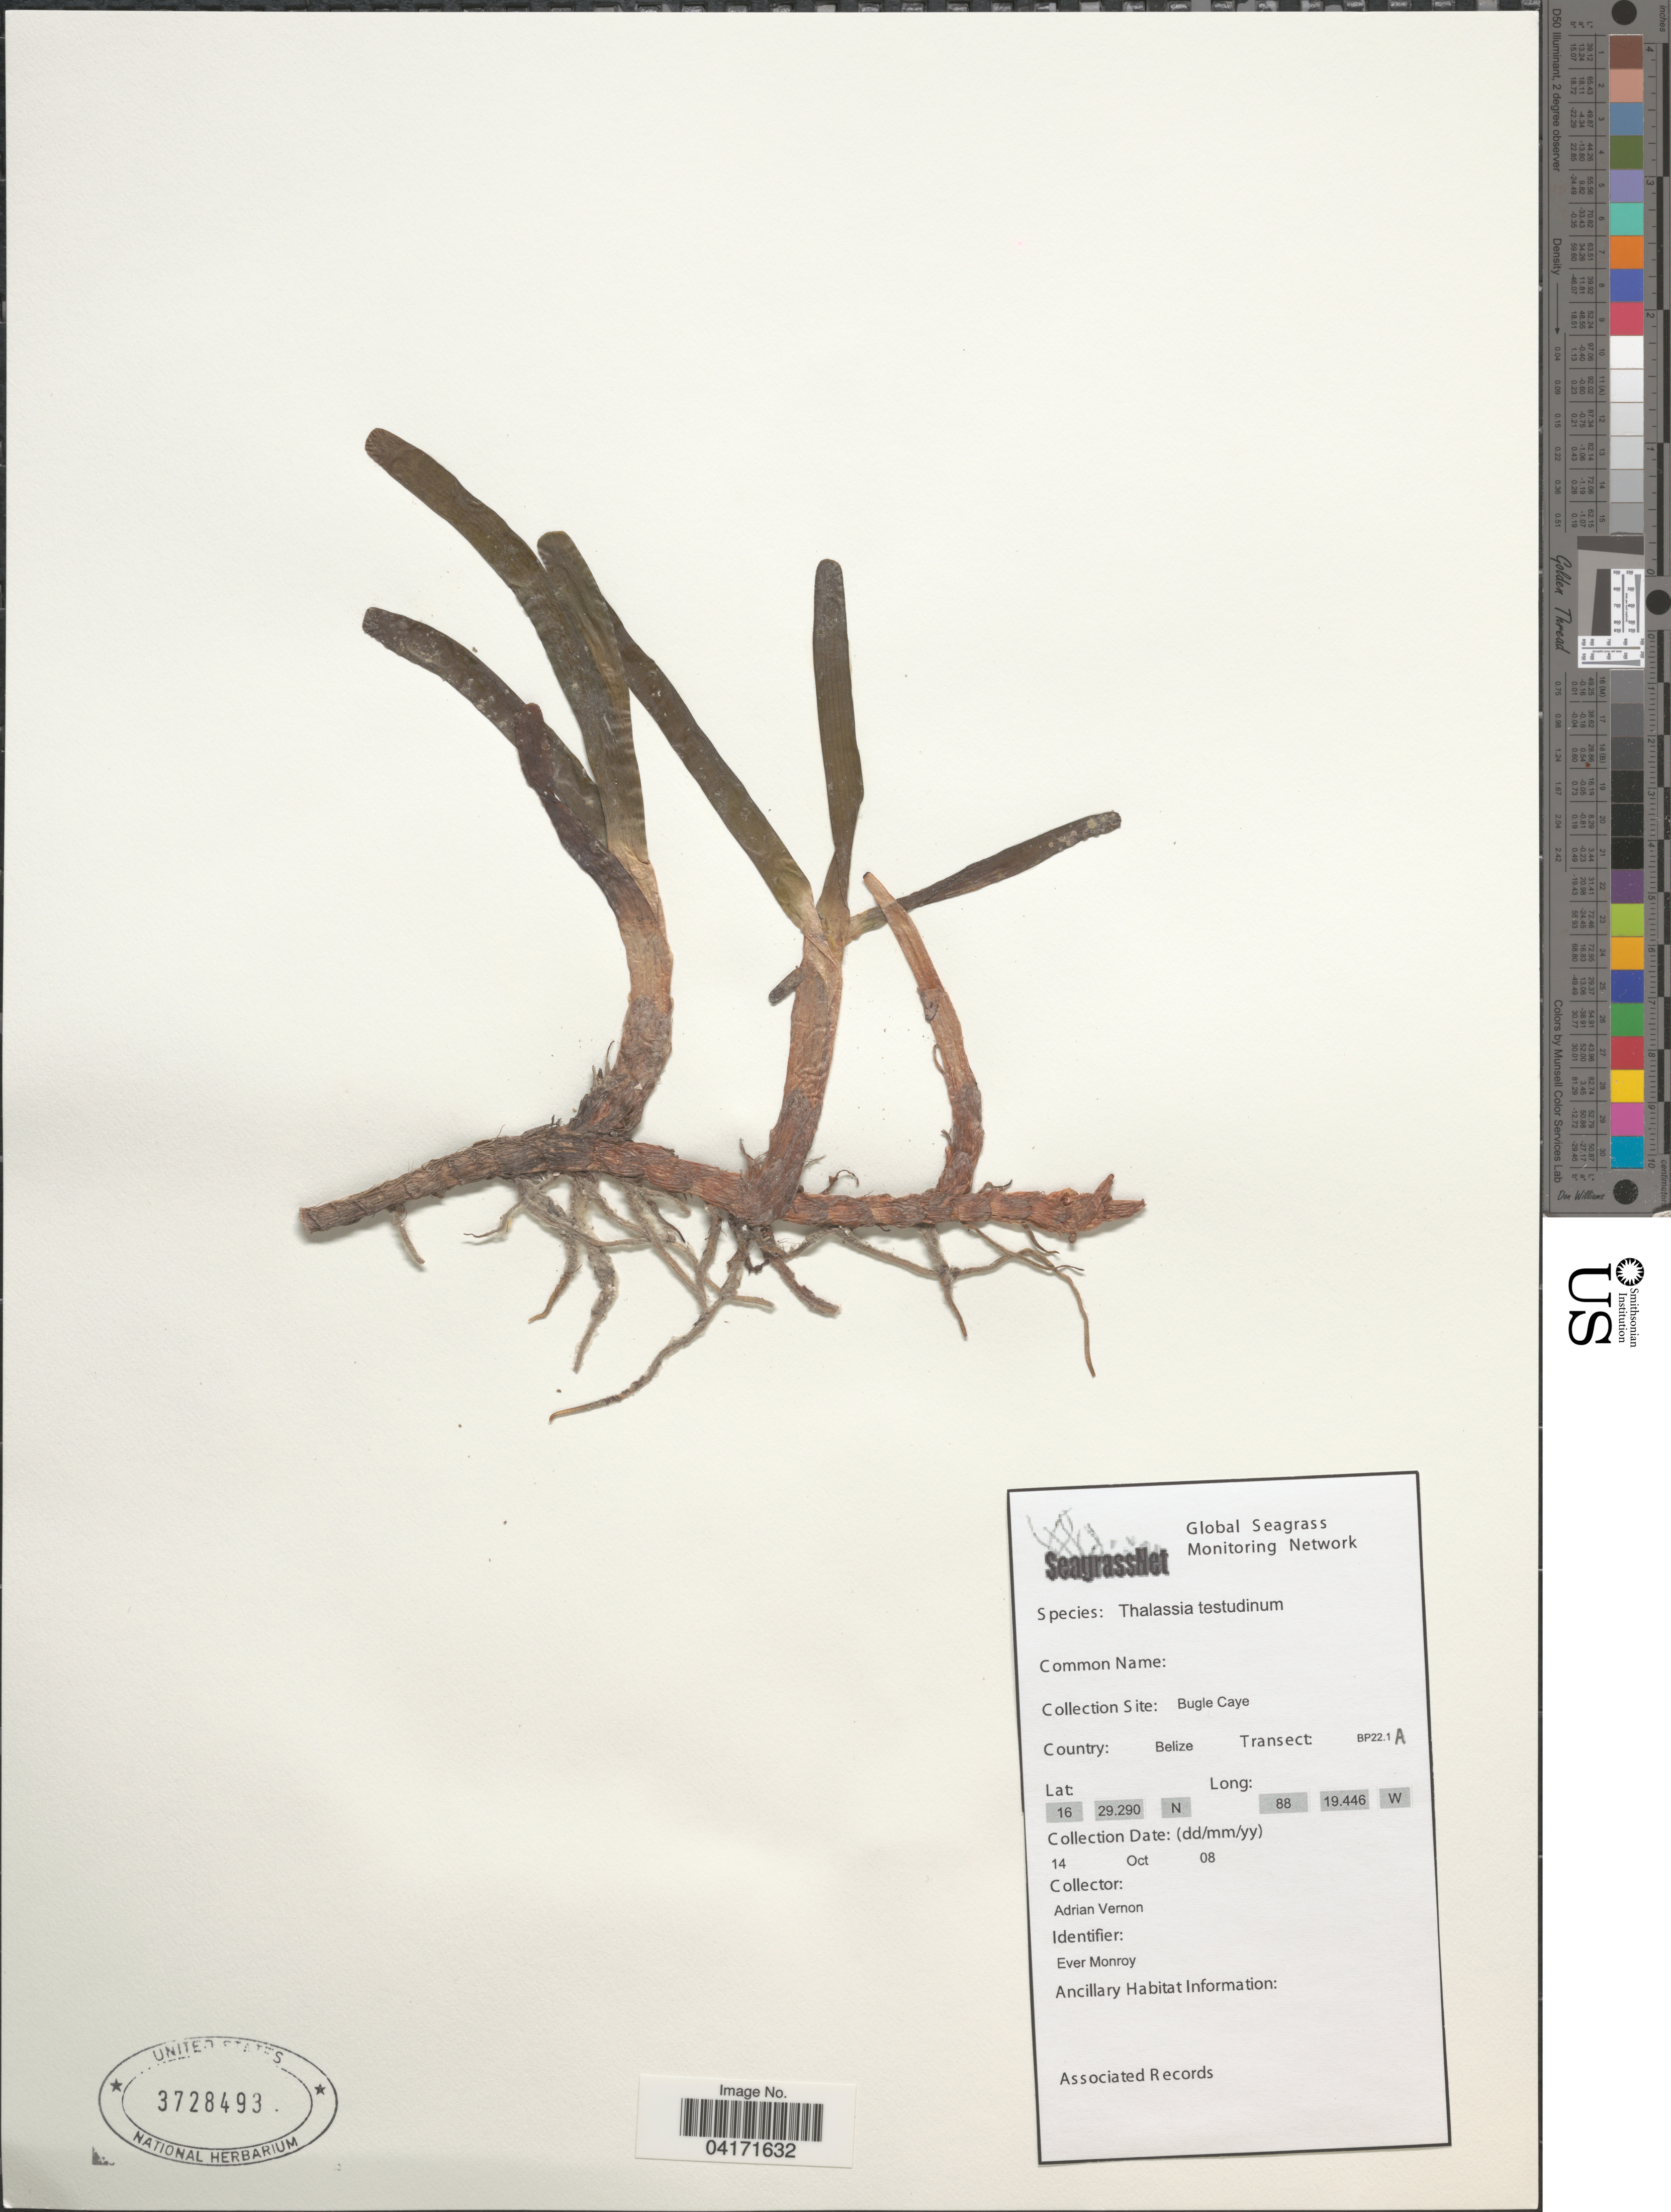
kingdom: Plantae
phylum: Tracheophyta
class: Liliopsida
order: Alismatales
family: Hydrocharitaceae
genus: Thalassia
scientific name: Thalassia testudinum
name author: Banks & Sol. ex K.D. Koenig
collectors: A. Vernon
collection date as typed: Transcribed d/m/y: 14/10/8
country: Belize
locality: Bugle Caye. Transect: BP22.1 A.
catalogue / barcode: US 3728493